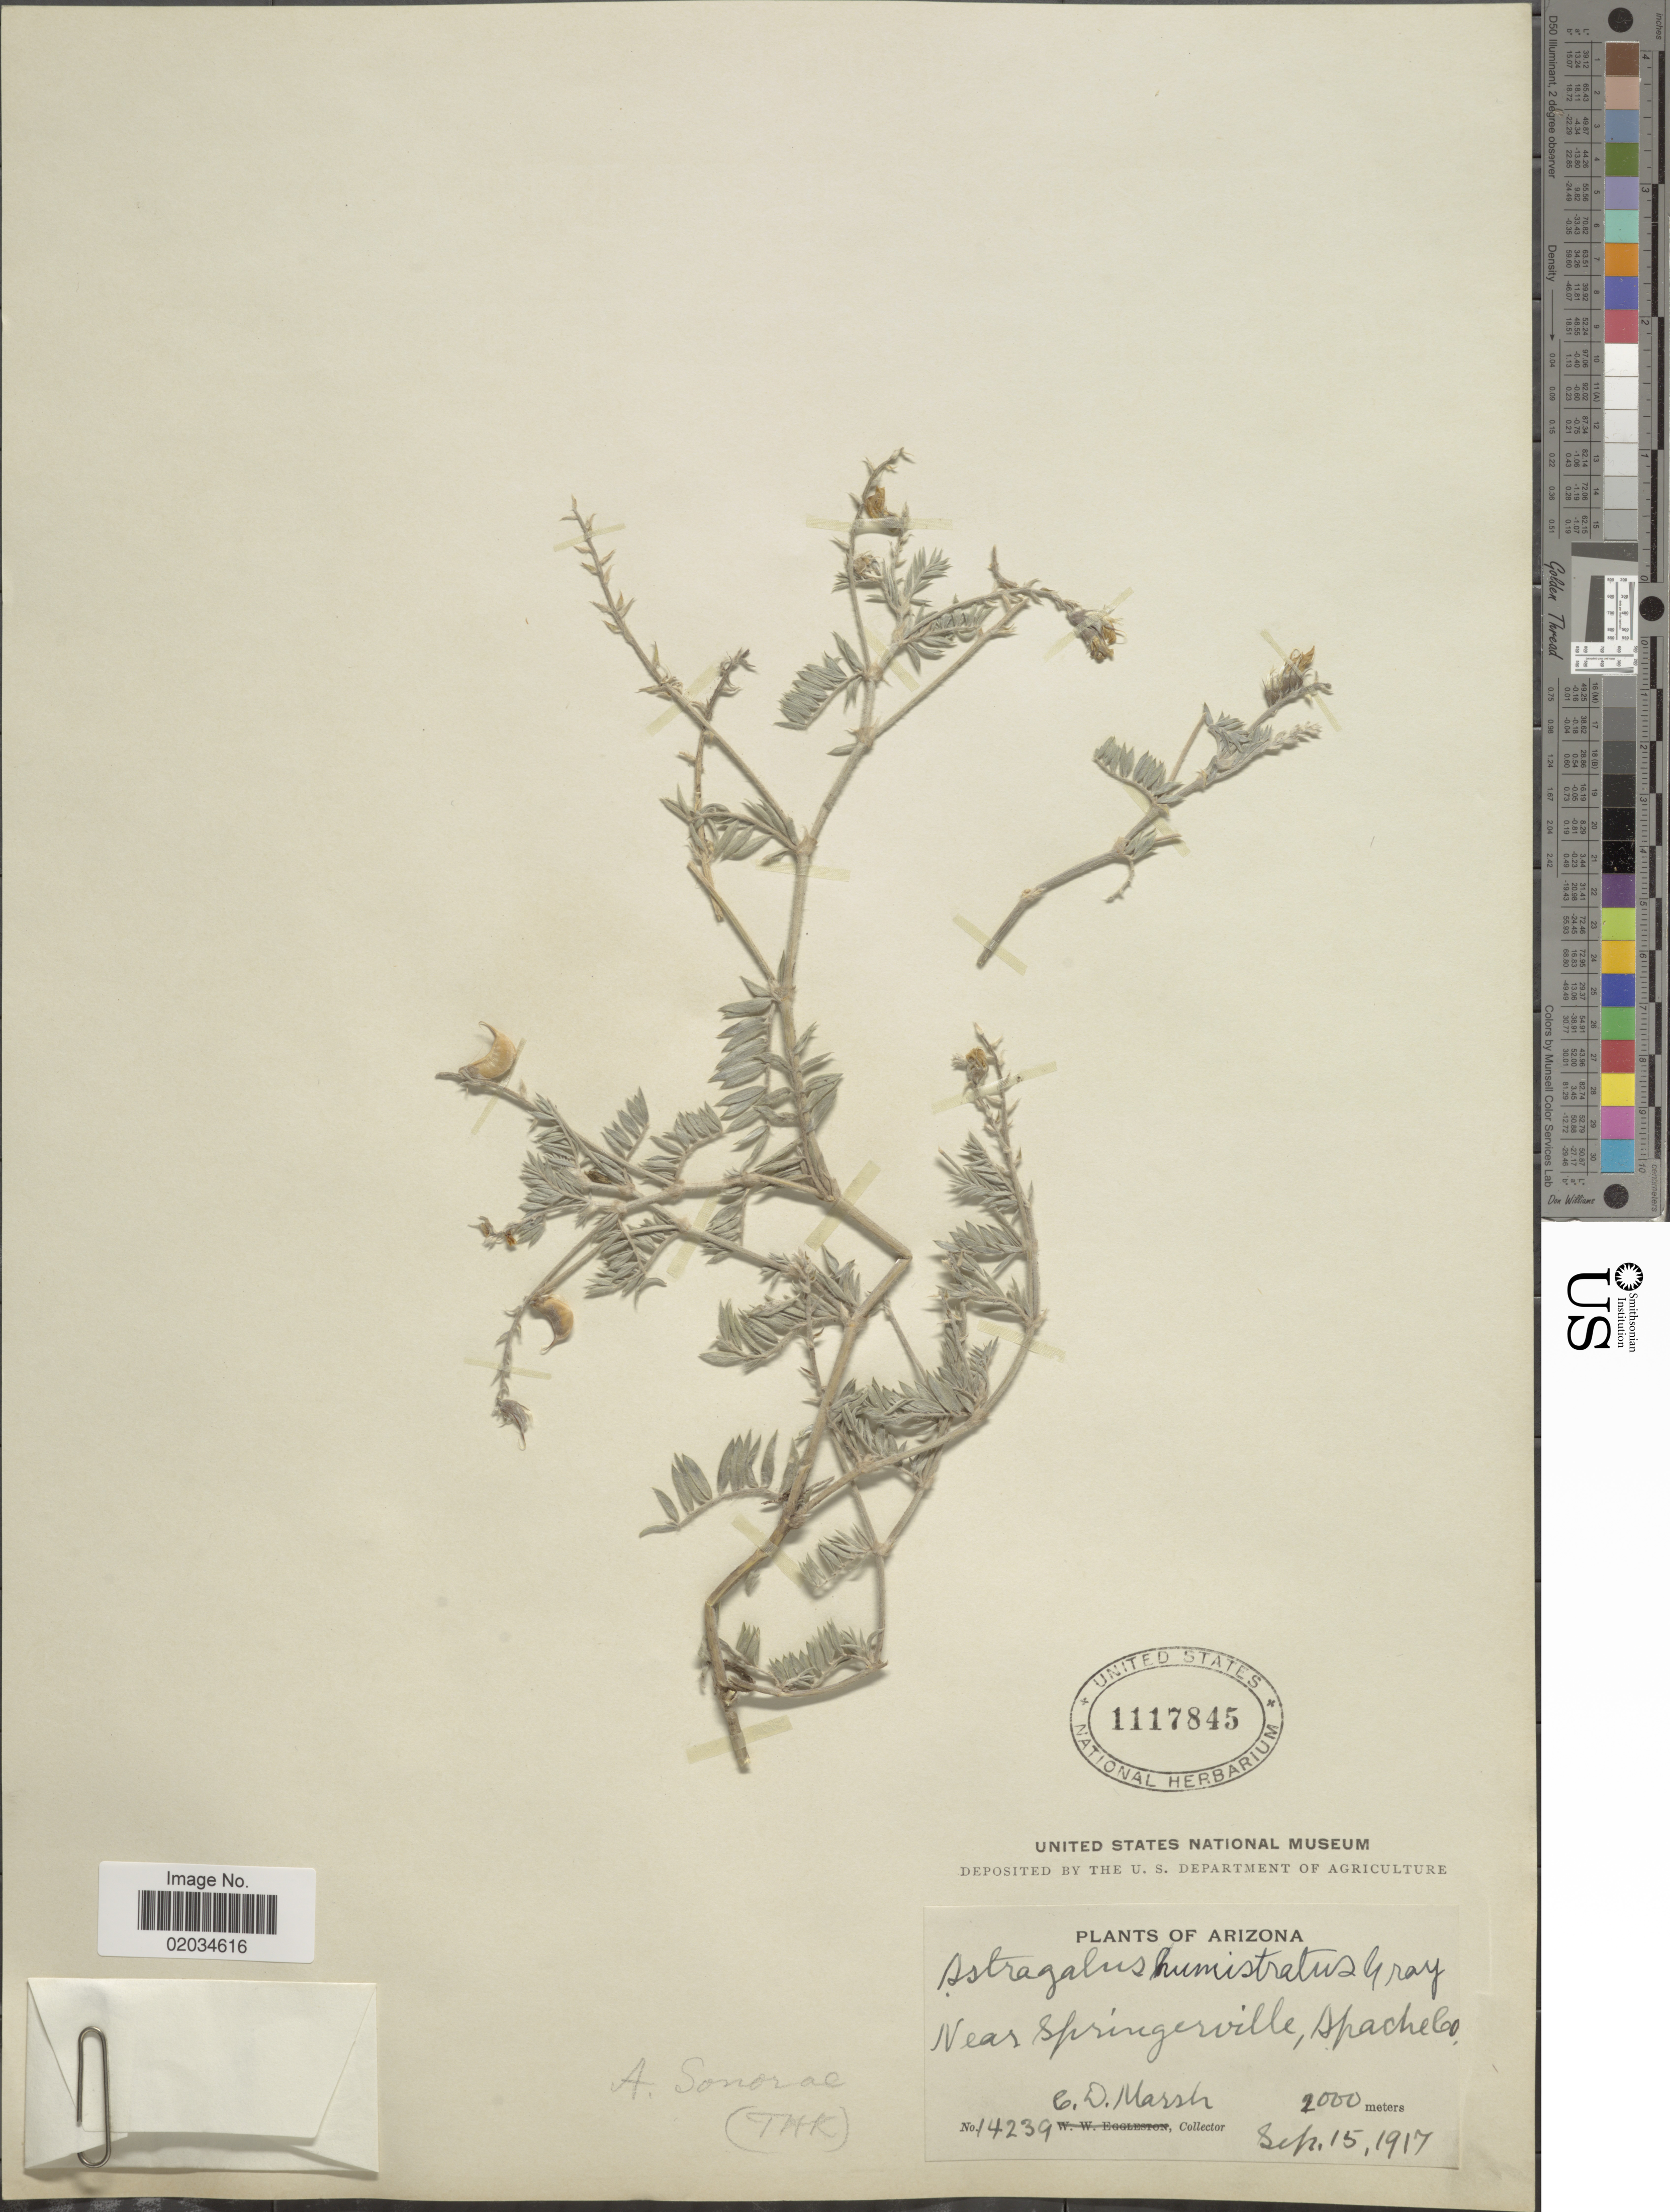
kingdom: Plantae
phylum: Tracheophyta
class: Magnoliopsida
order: Fabales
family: Fabaceae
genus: Astragalus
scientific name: Astragalus sonorae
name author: A. Gray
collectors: C. D. Marsh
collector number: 14239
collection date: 1917-09-15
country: United States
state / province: Arizona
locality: Near Springerville, Apache Co.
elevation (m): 2000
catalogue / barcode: US 1117845